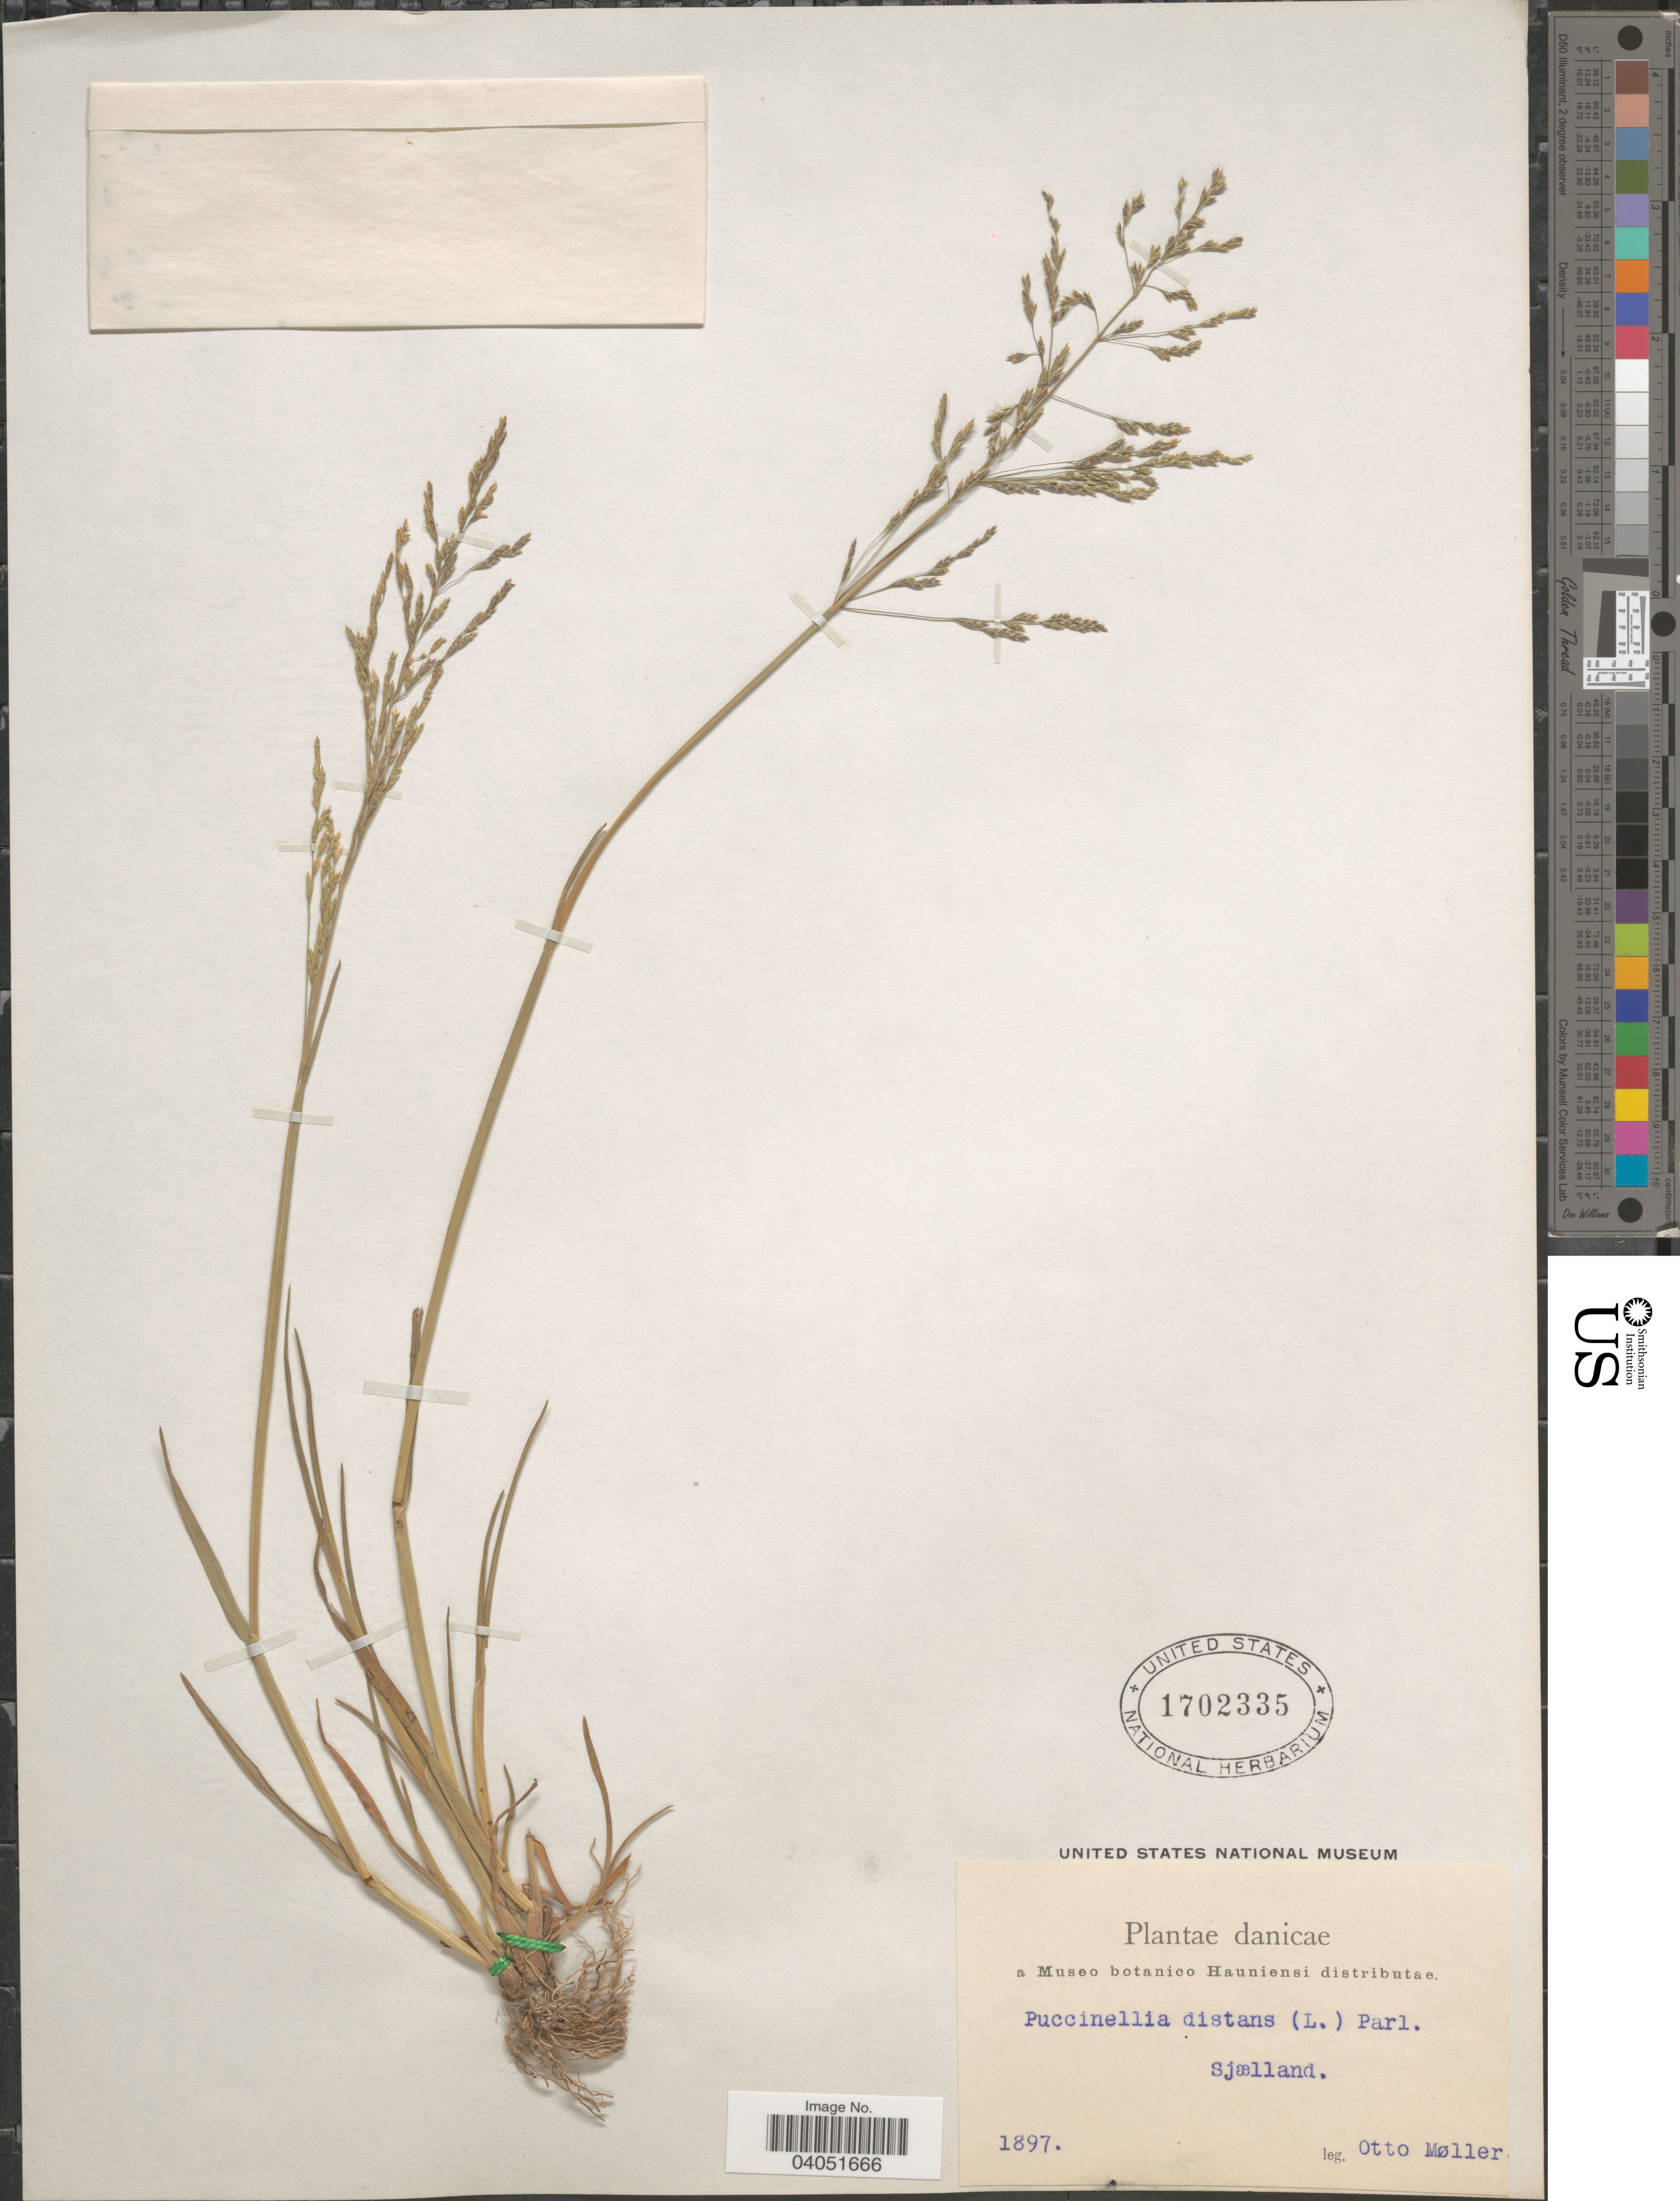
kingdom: Plantae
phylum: Tracheophyta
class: Liliopsida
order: Poales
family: Poaceae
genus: Puccinellia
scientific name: Puccinellia distans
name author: (Jacq.) Parl.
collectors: O. Möller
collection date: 1897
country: Denmark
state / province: Sjæland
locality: Danicae.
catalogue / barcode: US 1702335